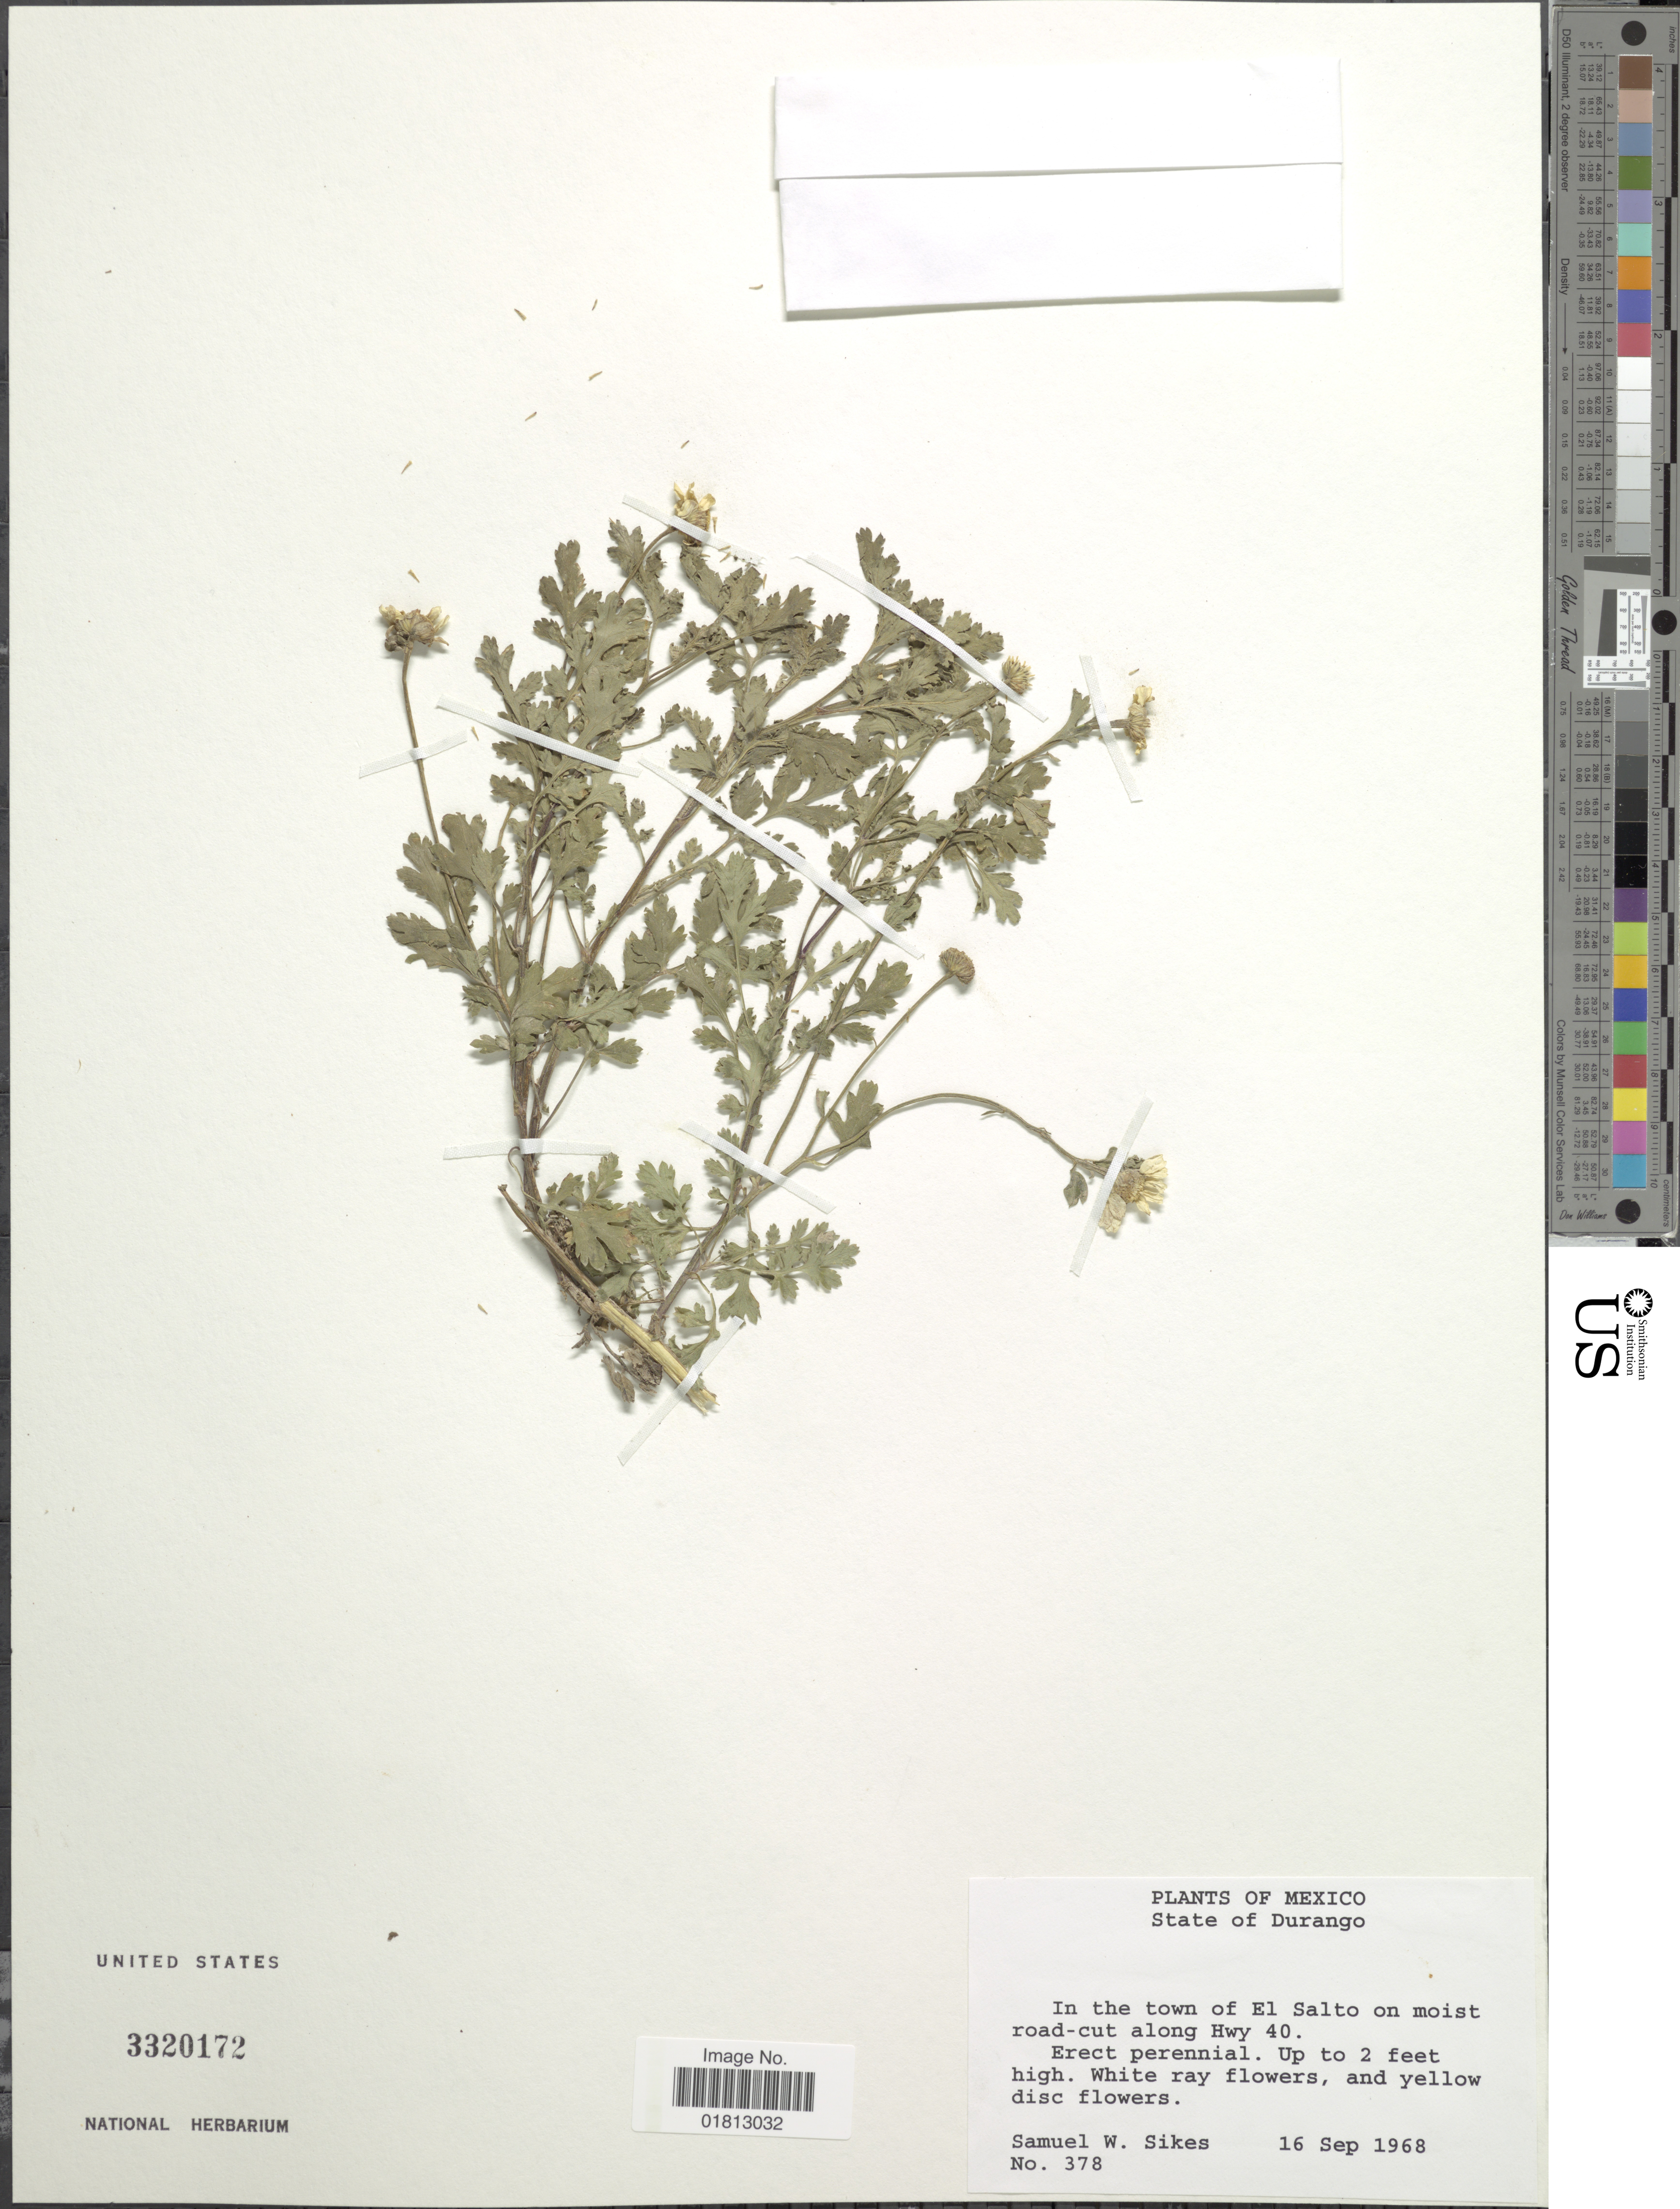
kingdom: Plantae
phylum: Tracheophyta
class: Magnoliopsida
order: Asterales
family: Asteraceae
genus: Tanacetum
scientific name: Tanacetum parthenium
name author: (L.) Sch. Bip.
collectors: S. Sikes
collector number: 378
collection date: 1968-09-16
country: Mexico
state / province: Durango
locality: State of Durango, In the town of El Salto on moist road-cut along Hwy 40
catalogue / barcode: US 3320172